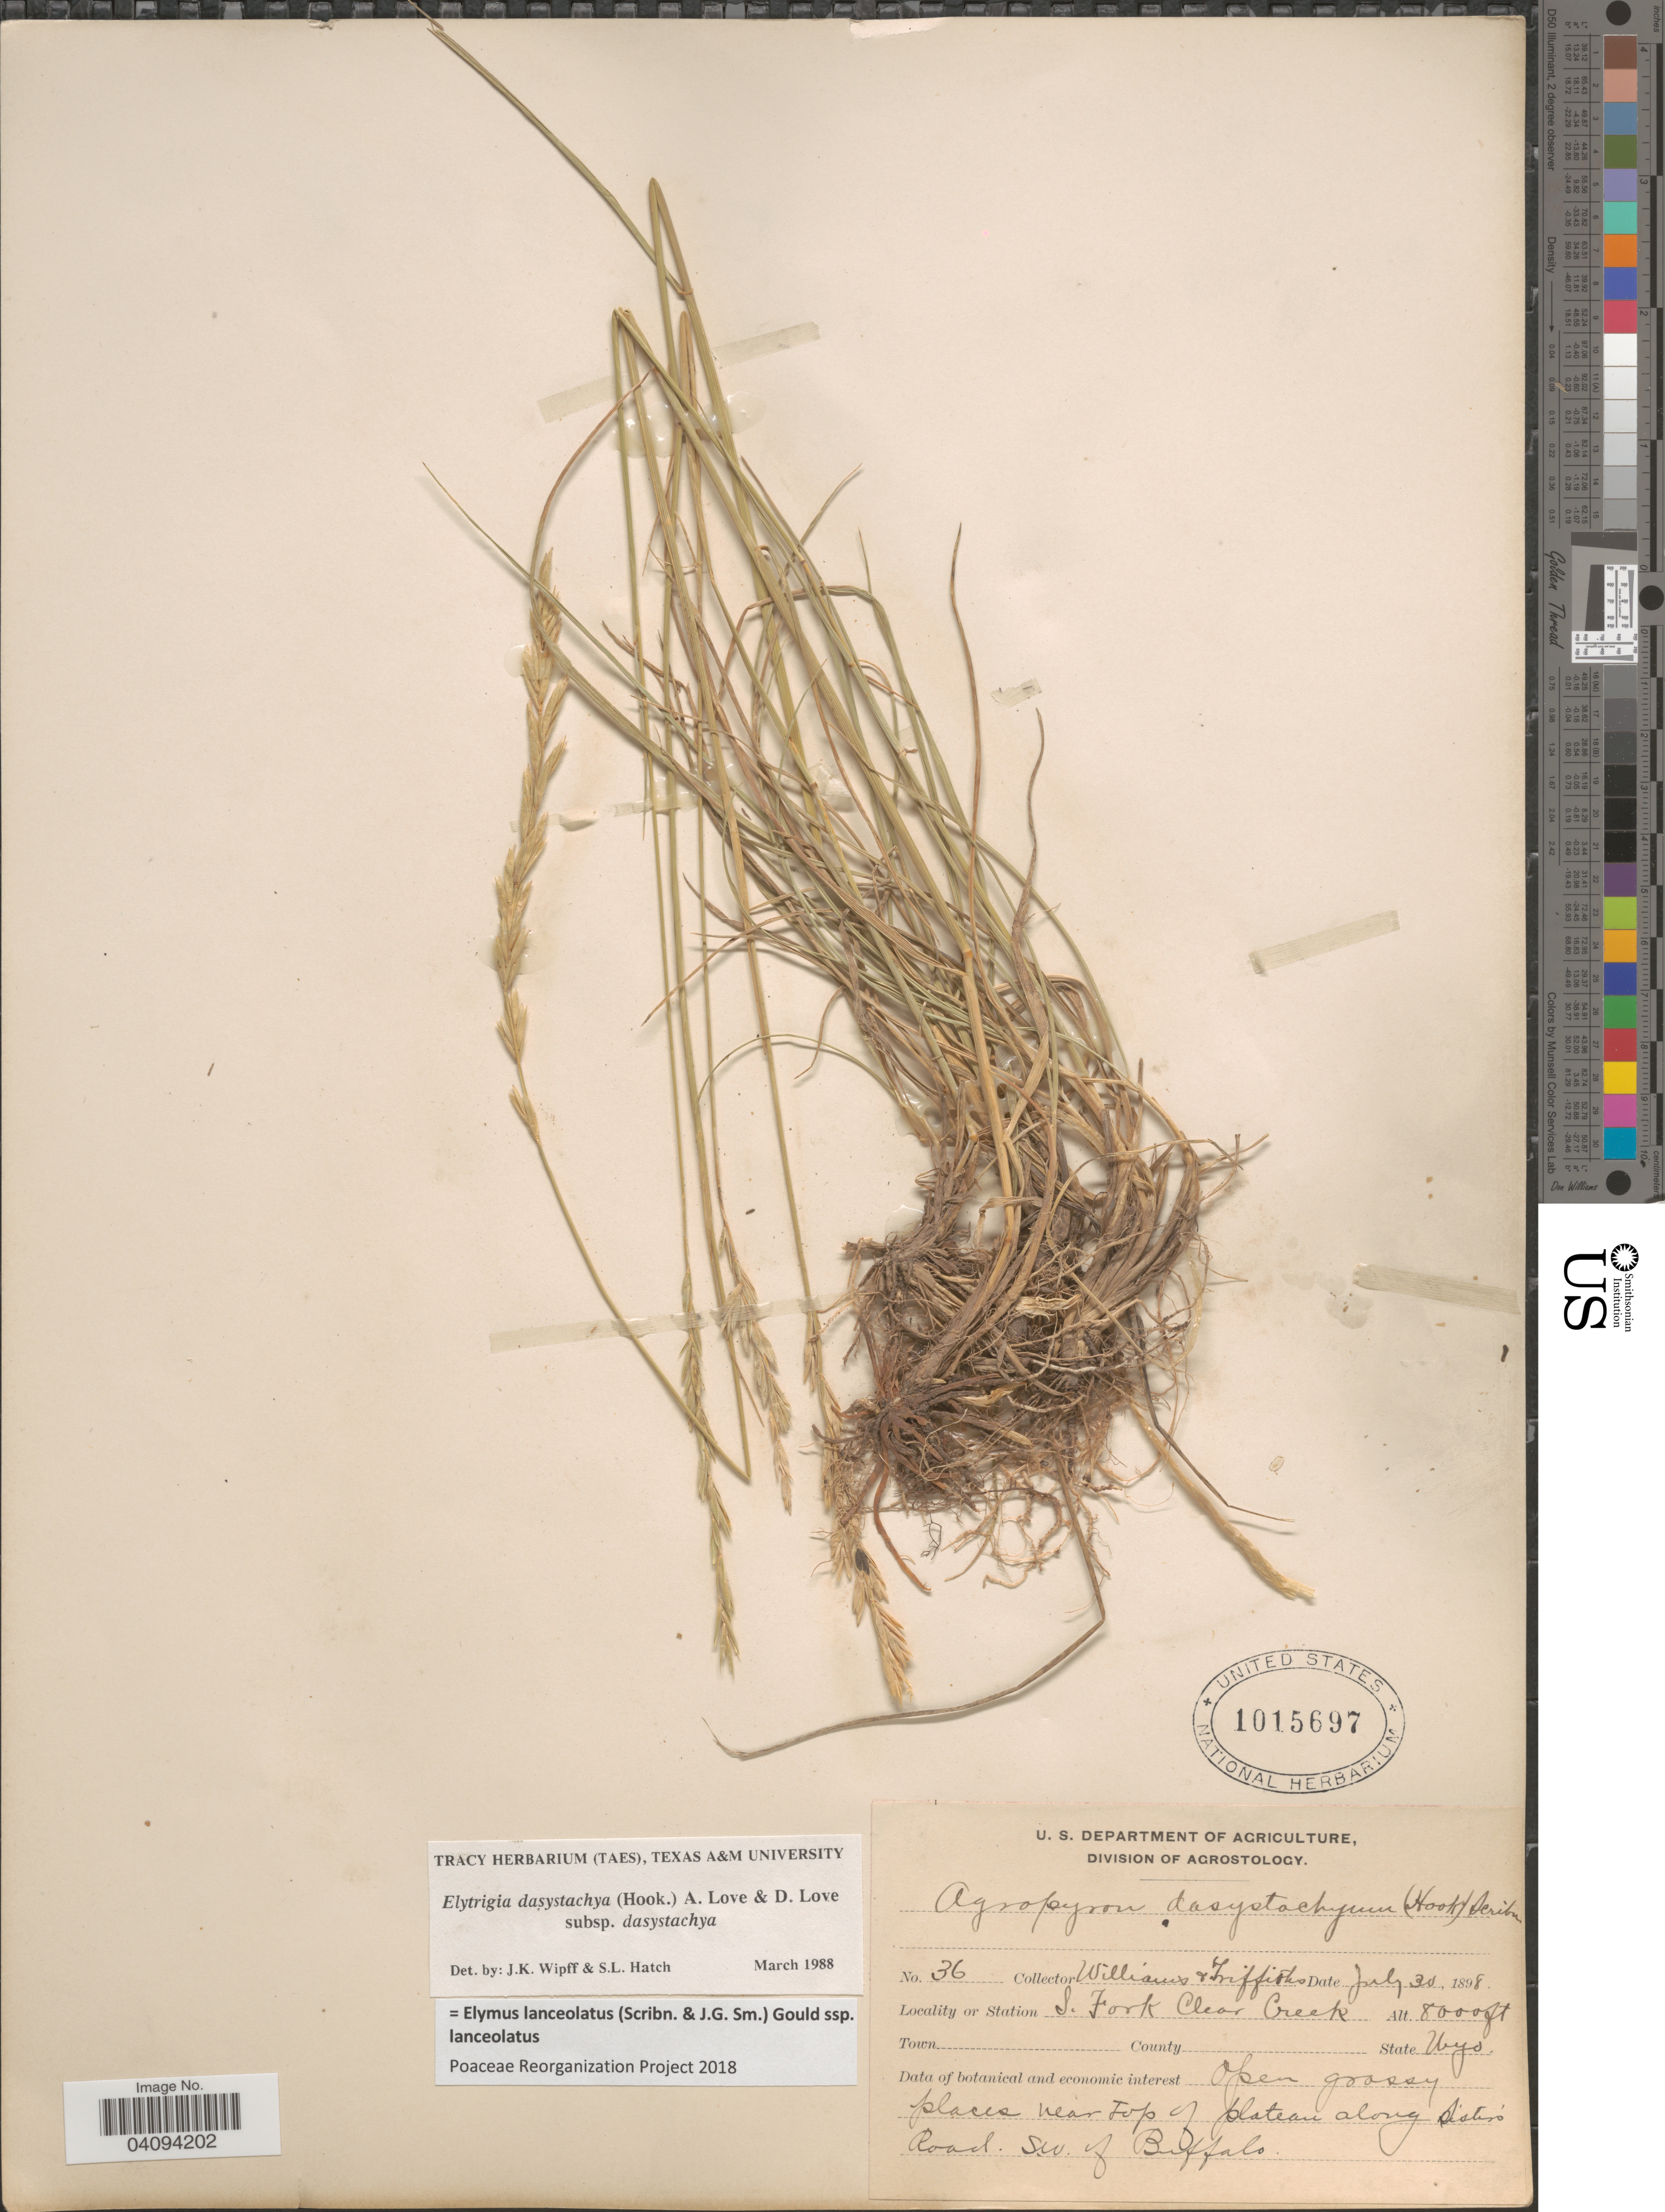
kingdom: Plantae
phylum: Tracheophyta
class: Liliopsida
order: Poales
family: Poaceae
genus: Elymus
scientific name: Elymus lanceolatus subsp. lanceolatus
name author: (Scribn. & J.G. Sm.) Gould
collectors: -- Williams & -- Griffiths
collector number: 36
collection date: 1898-07-30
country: United States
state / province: Wyoming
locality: S. Fork Clear Creek. Open grassy places near Top of plateau along Sister's Road. S.W. of Buffalo.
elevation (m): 2438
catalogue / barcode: US 1015697